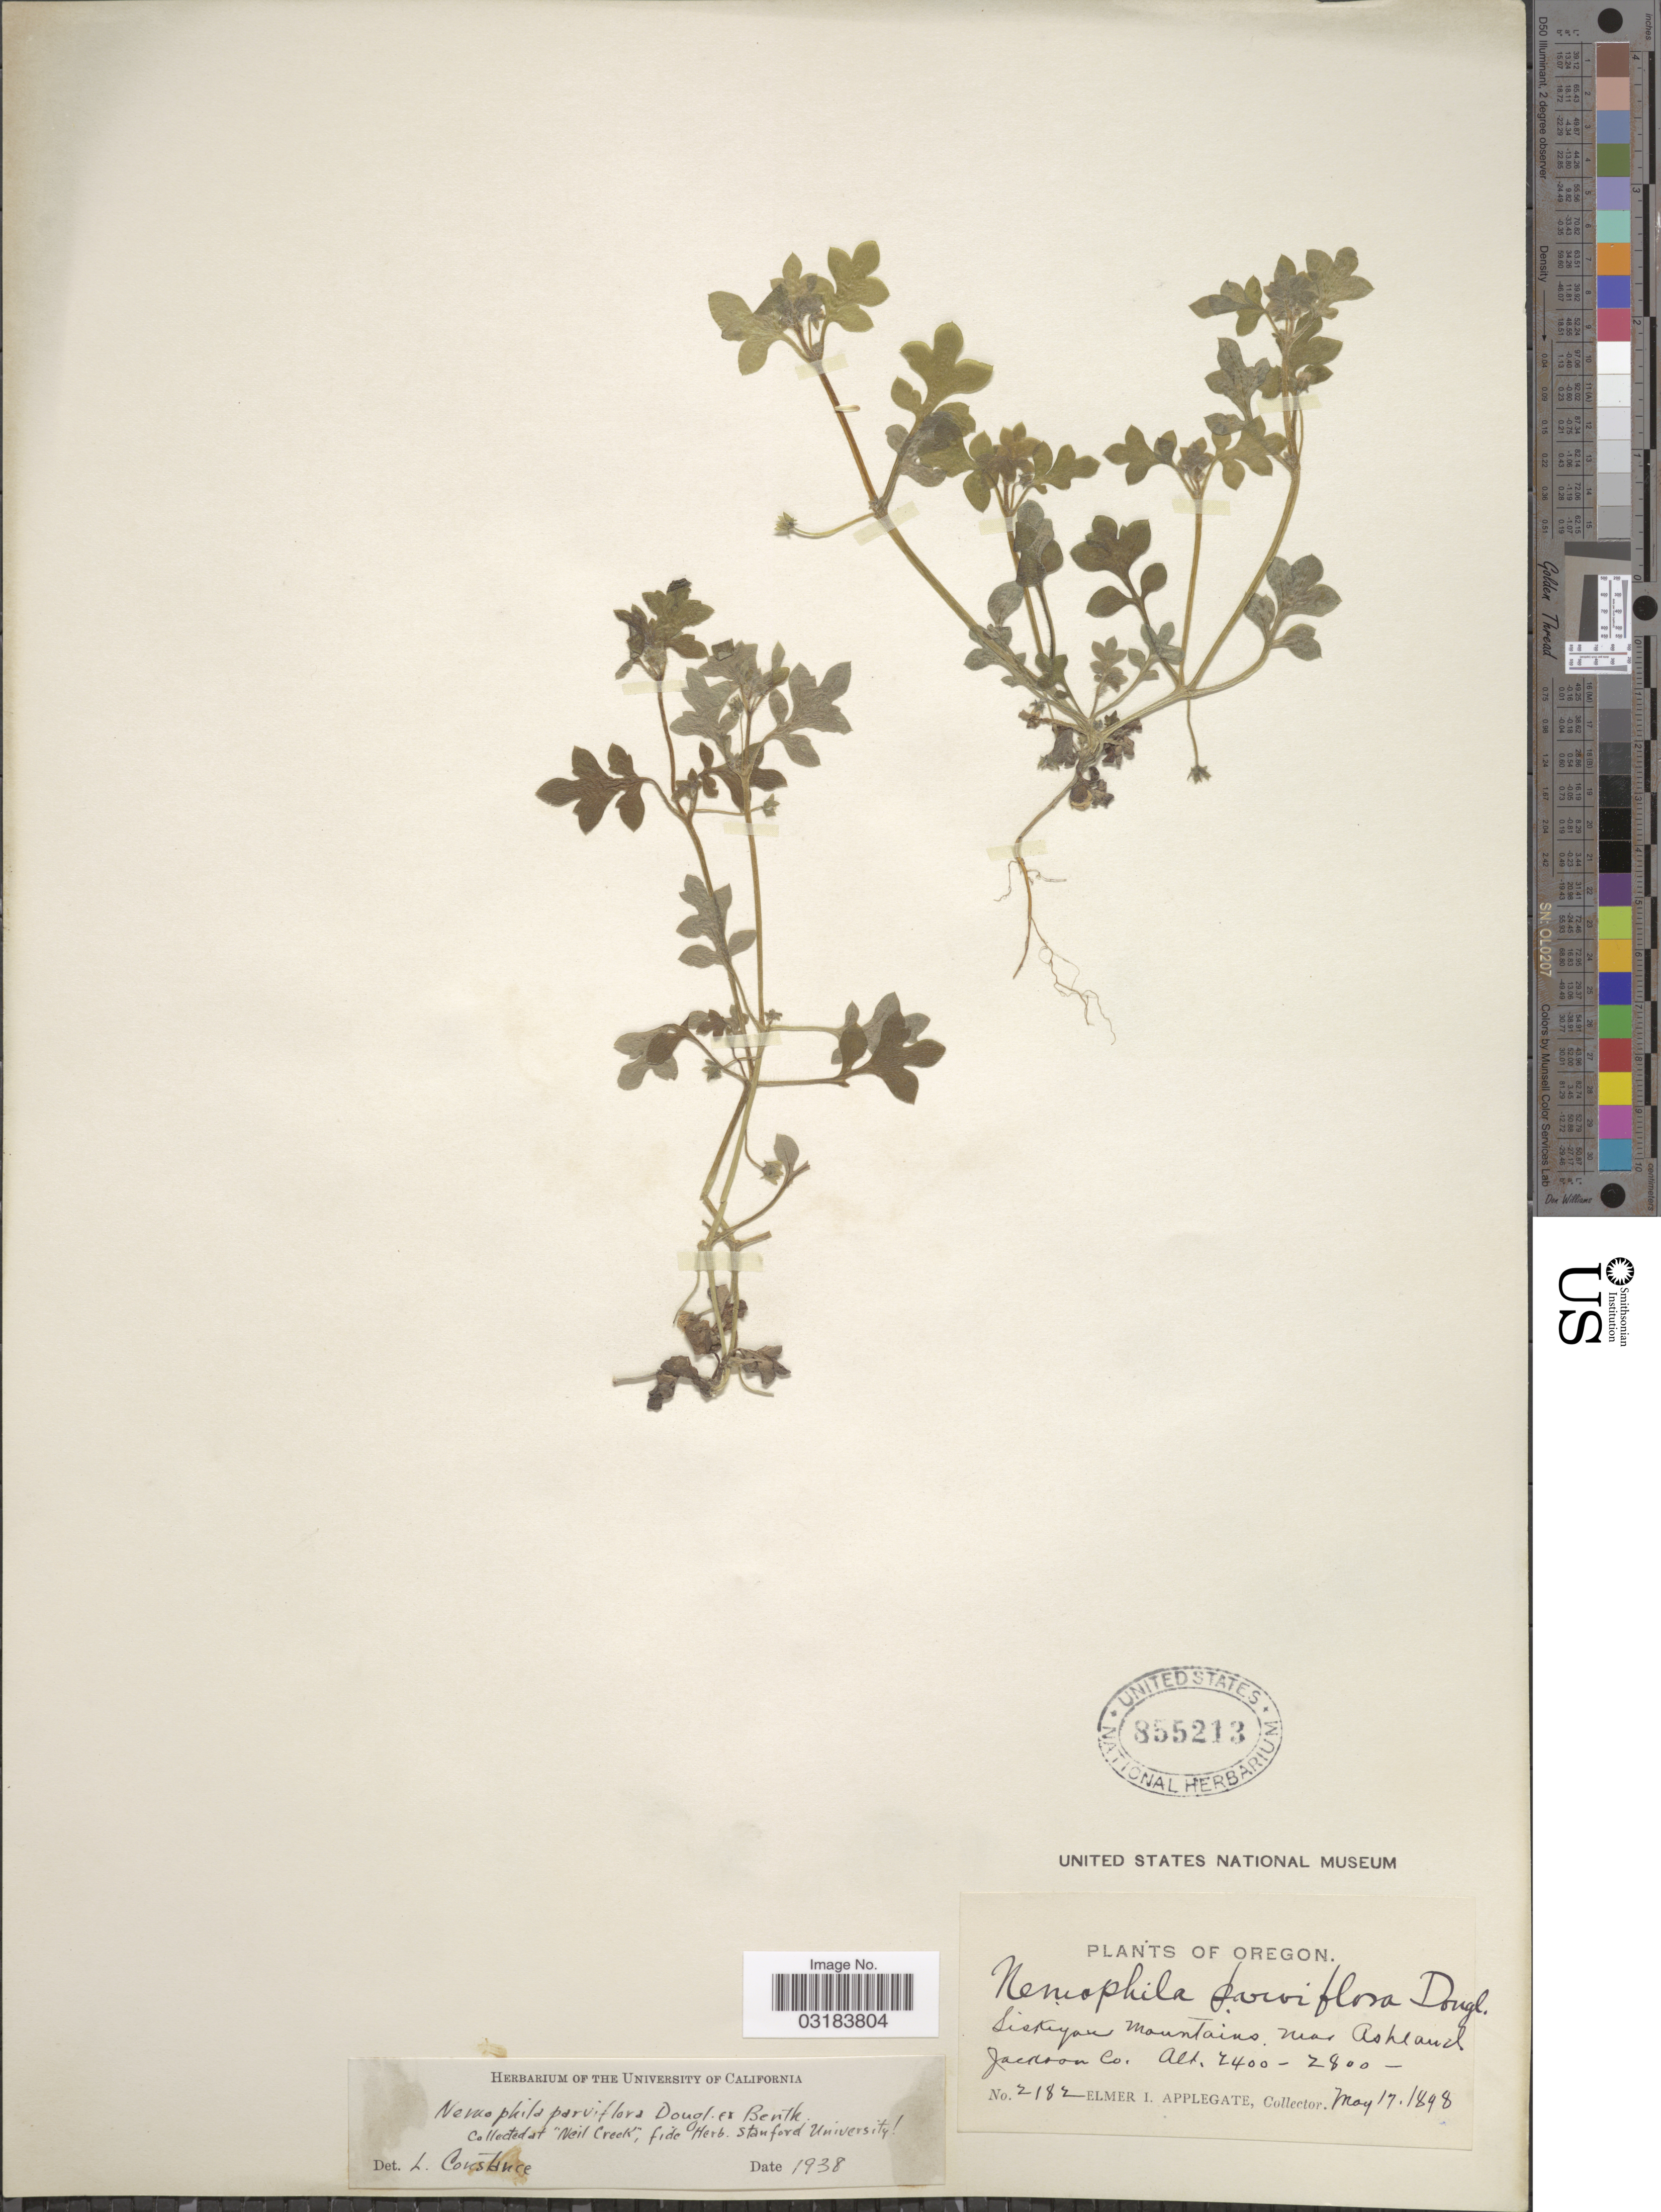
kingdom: Plantae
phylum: Tracheophyta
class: Magnoliopsida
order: Boraginales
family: Hydrophyllaceae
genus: Nemophila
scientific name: Nemophila parviflora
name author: Douglas ex Benth.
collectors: E. I. Applegate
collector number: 2182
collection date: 1898-05-17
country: United States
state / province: Oregon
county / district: Jackson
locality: Siskiyou Mountains near Ashland. Jackson Co.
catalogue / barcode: US 855213